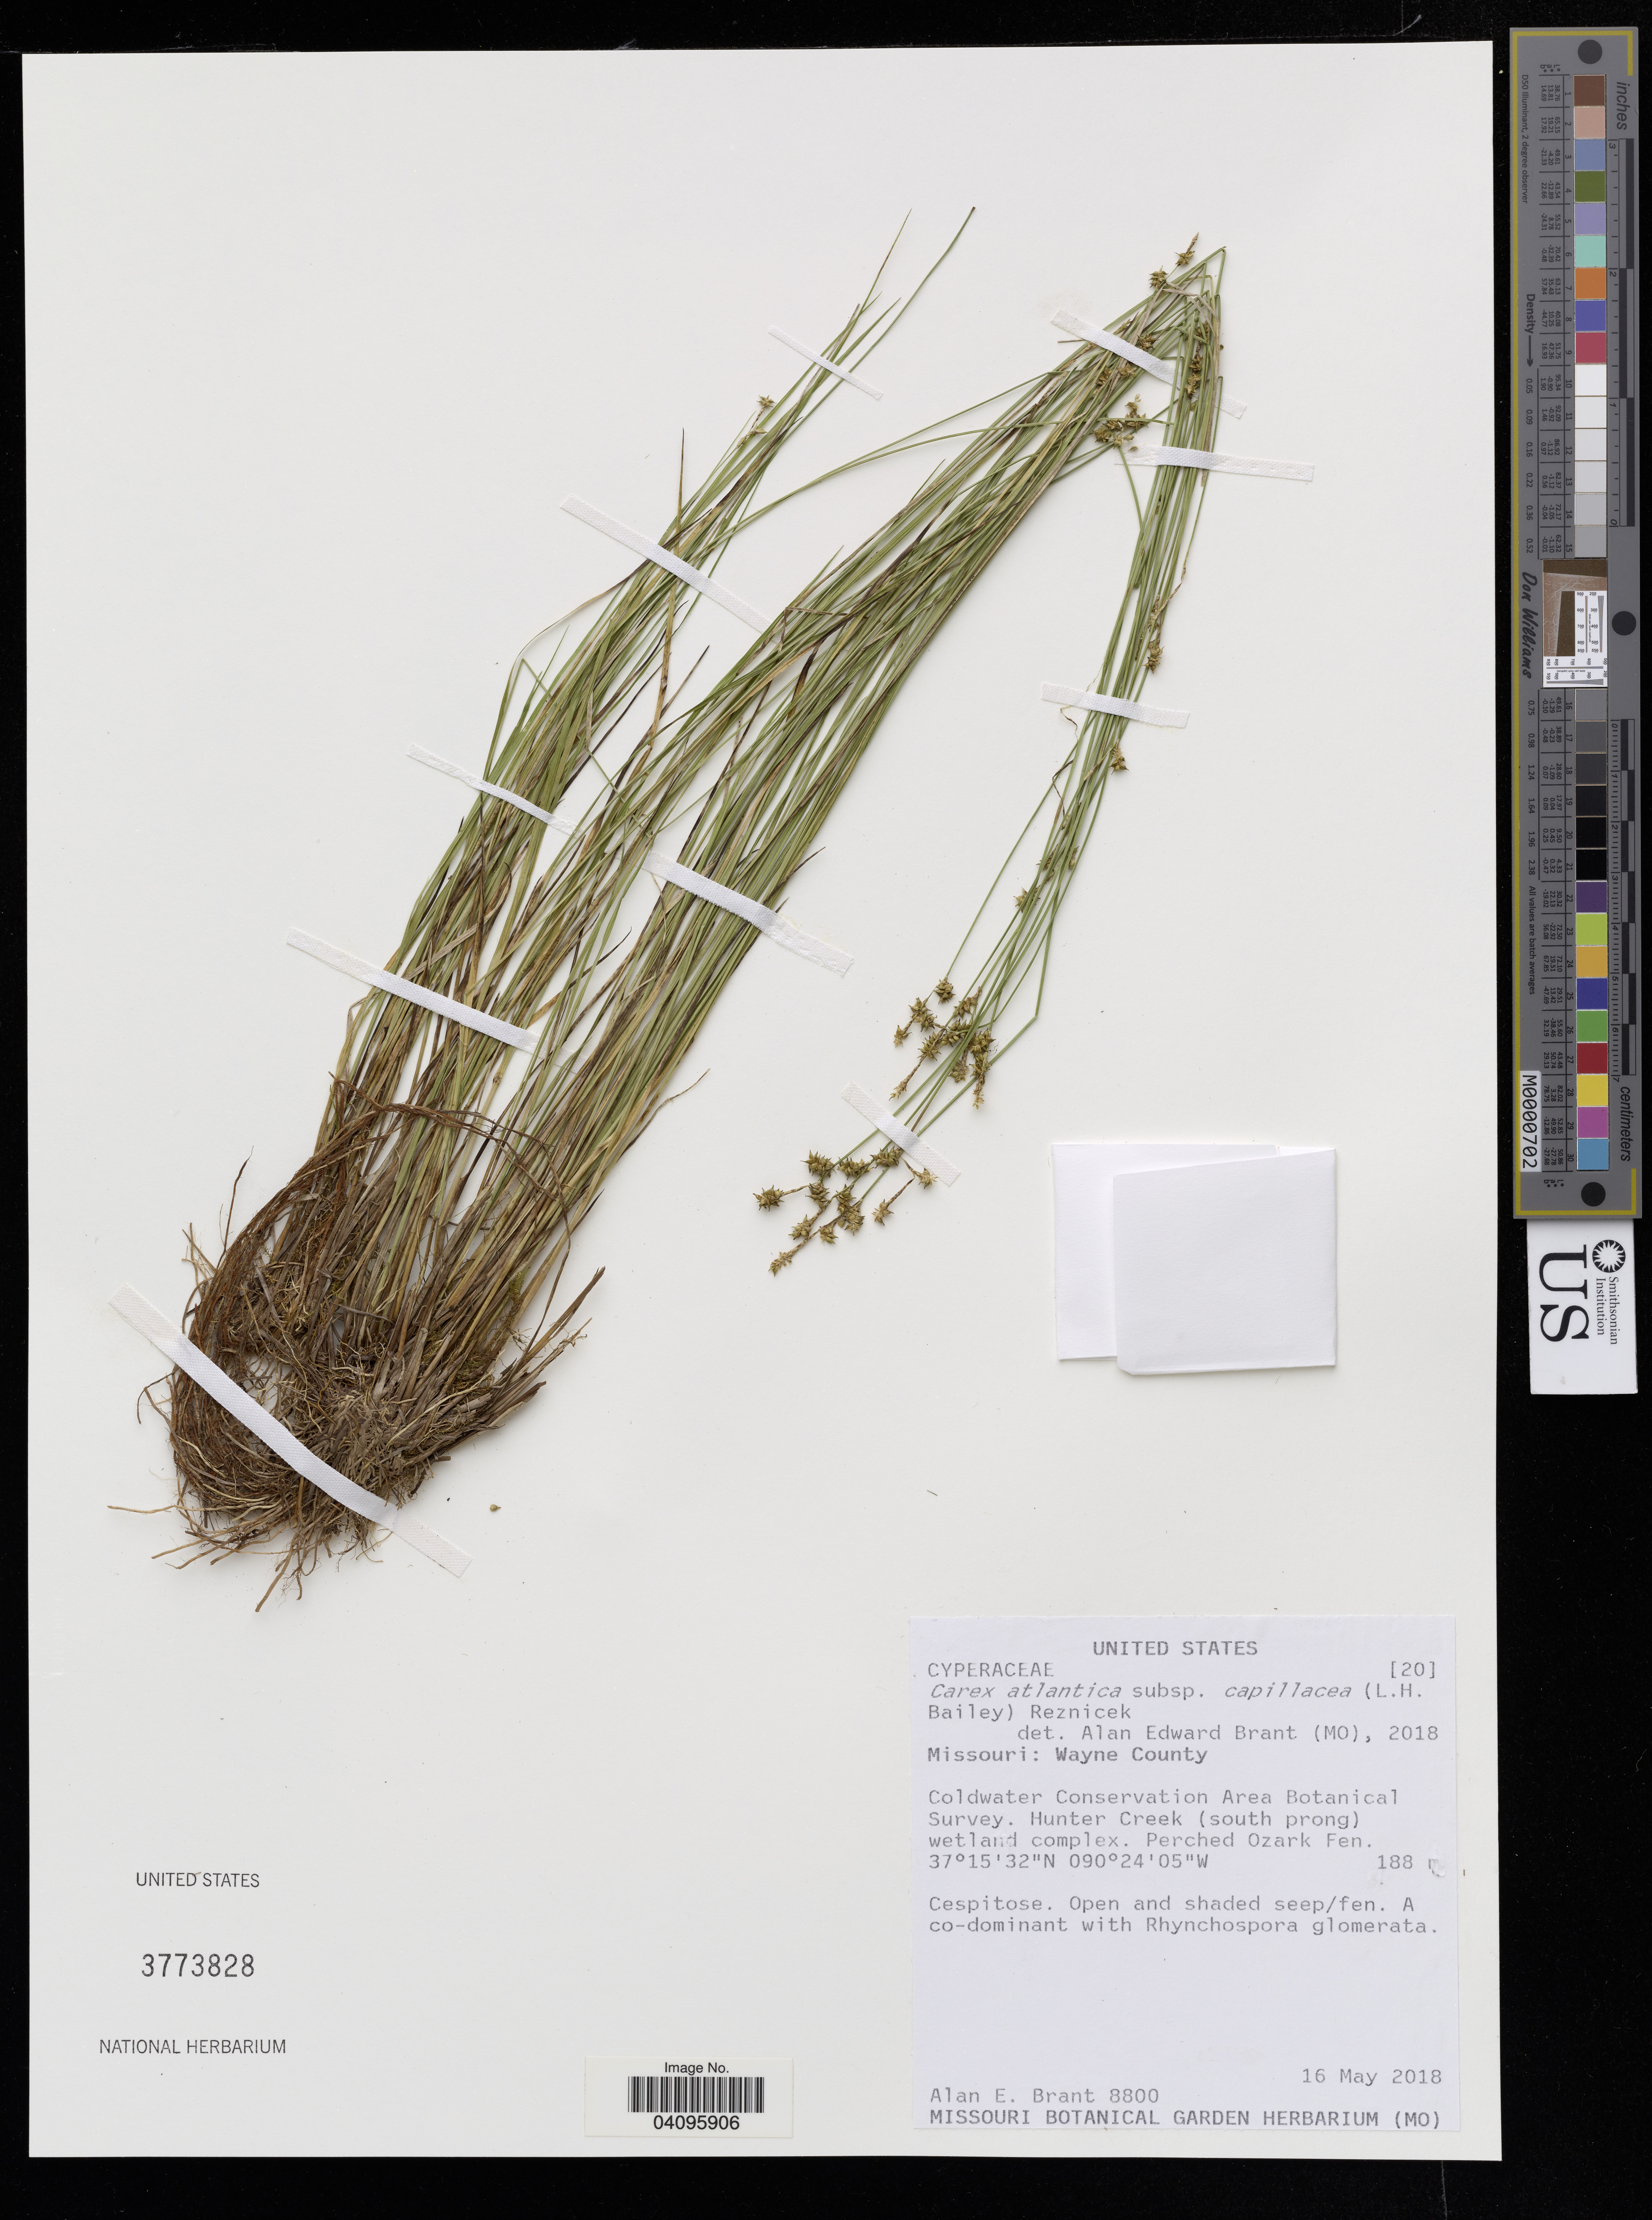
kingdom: Plantae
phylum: Tracheophyta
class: Liliopsida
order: Poales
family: Cyperaceae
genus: Carex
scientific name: Carex atlantica subsp. capillacea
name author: (L.H. Bailey) Reznicek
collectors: A. Brant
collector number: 8800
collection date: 2018-05-16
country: United States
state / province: Missouri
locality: Wayne County. Coldwater Conservation Area Botanical Survey. Hunter Creek (south prong) wetland complex. Perched Ozark Fen.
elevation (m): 188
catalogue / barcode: US 3773828